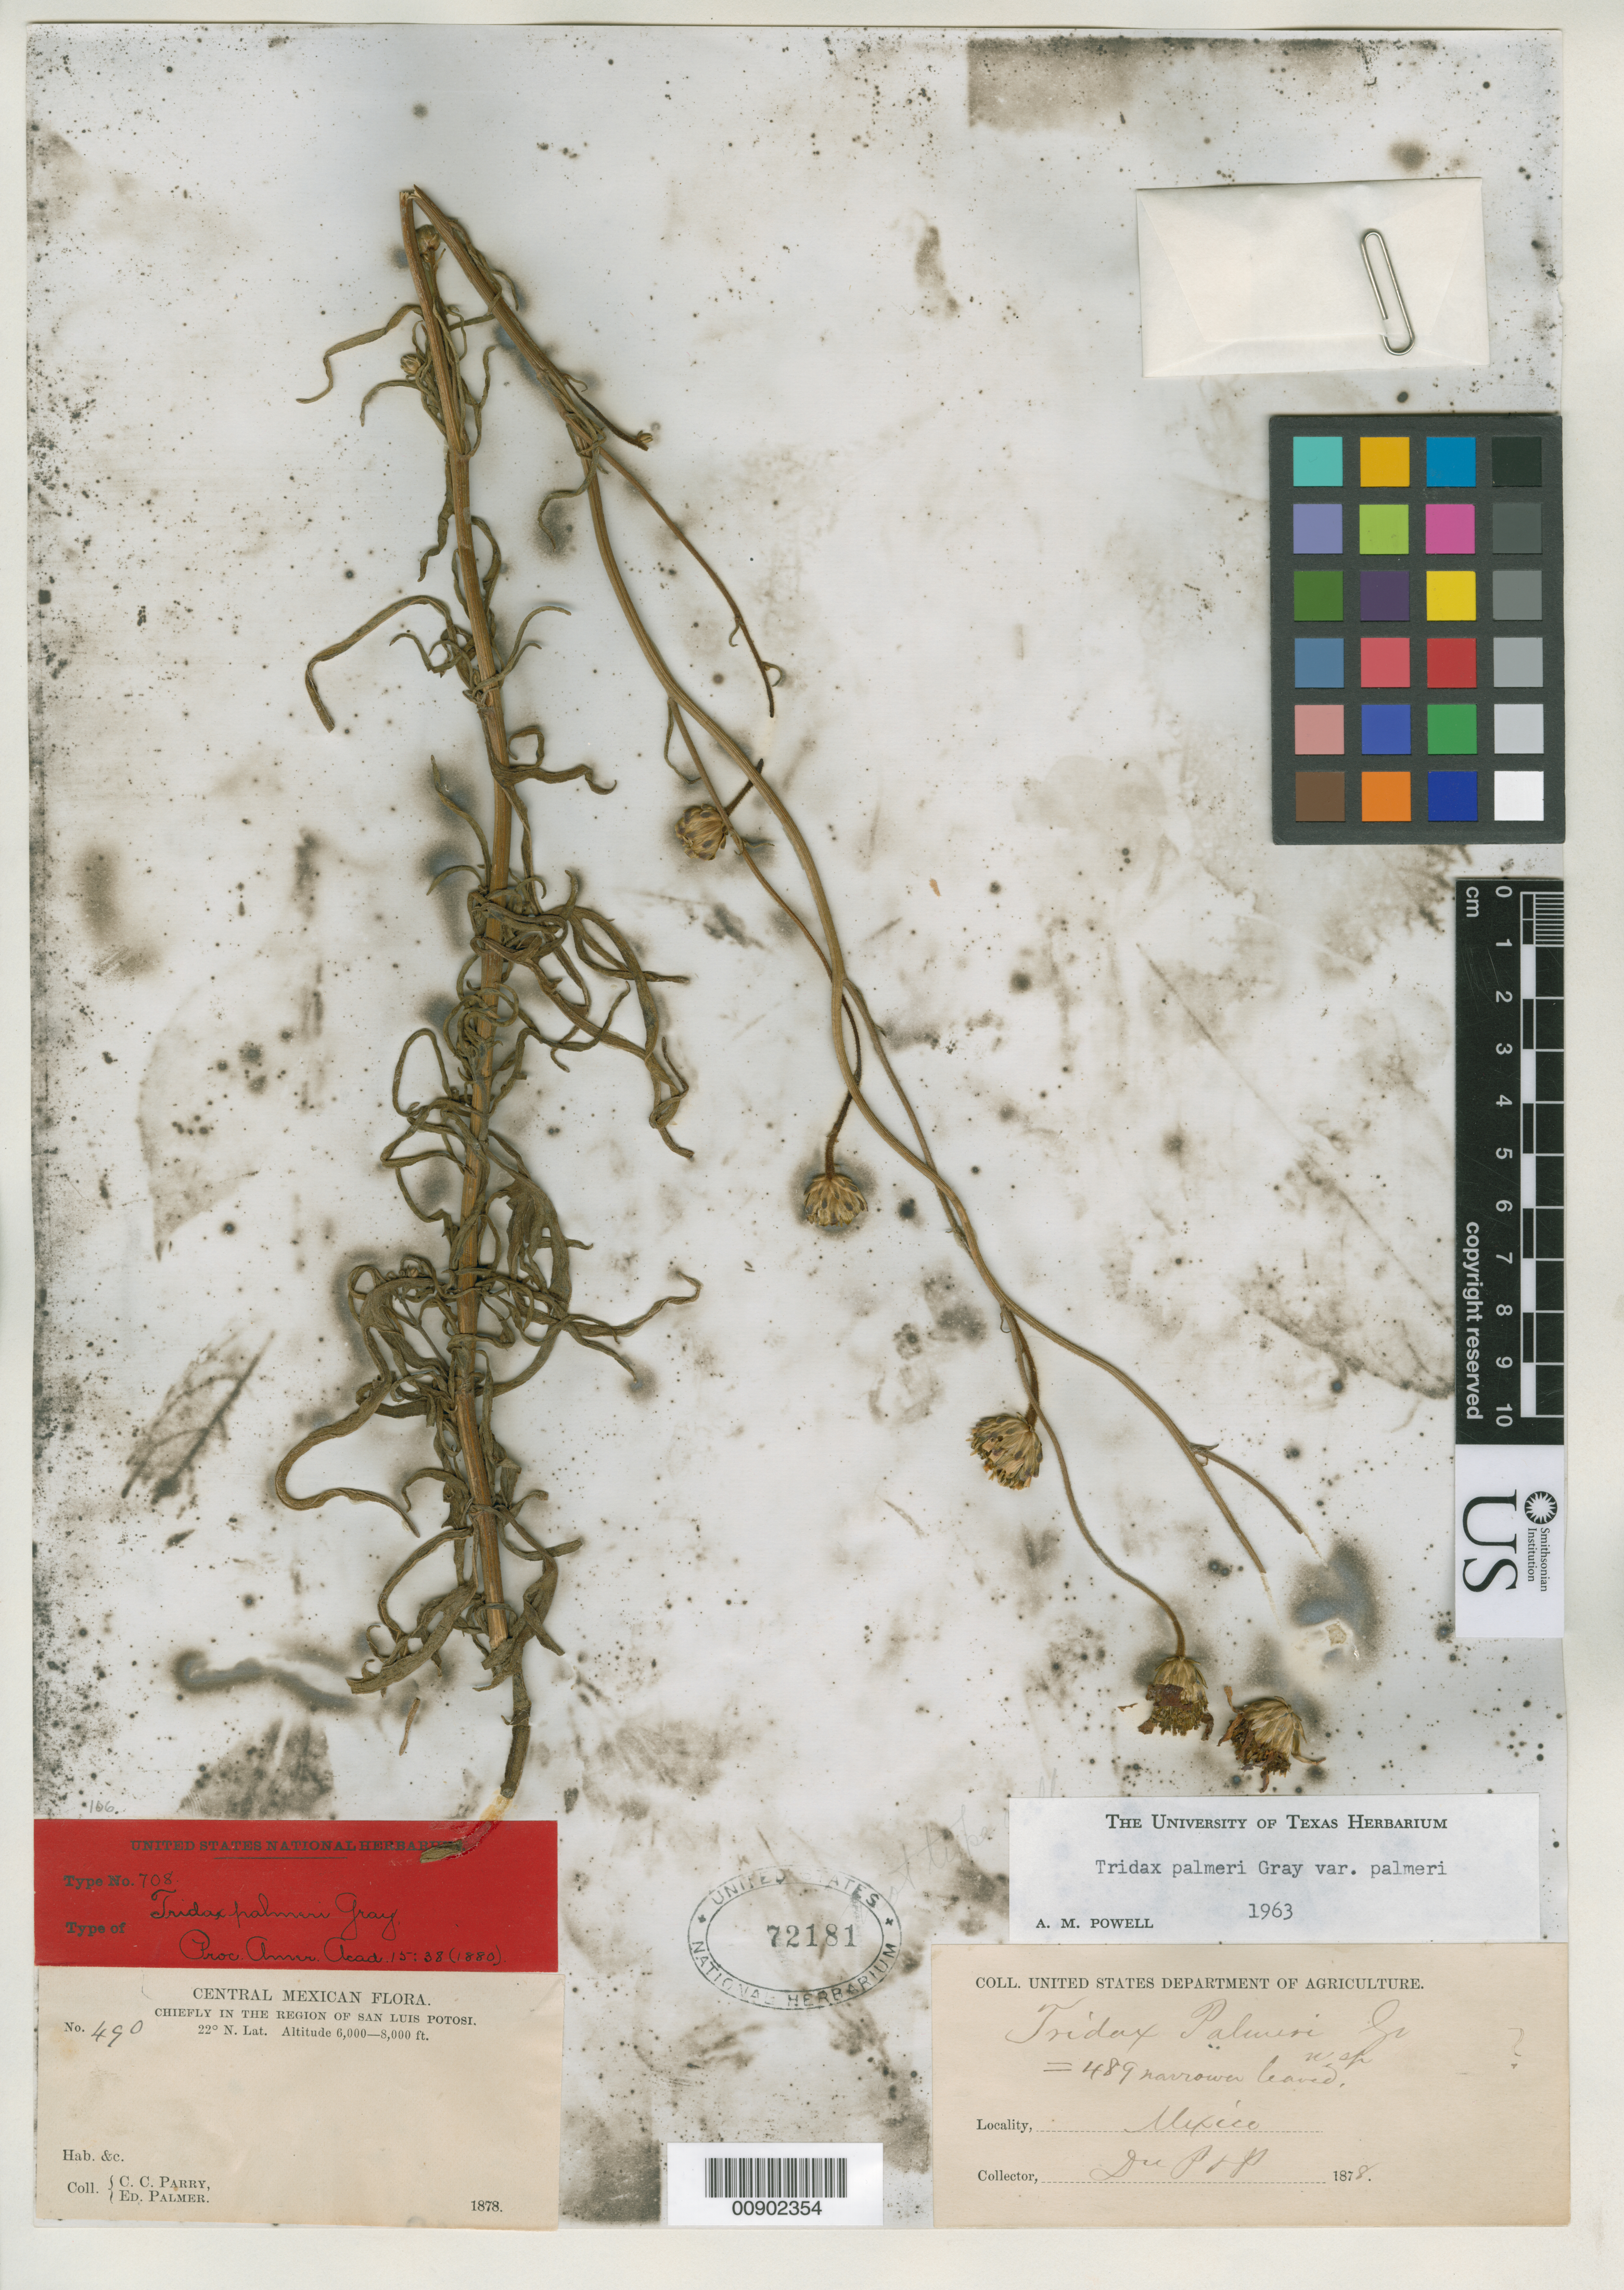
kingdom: Plantae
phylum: Tracheophyta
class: Magnoliopsida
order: Asterales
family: Asteraceae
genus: Tridax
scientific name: Tridax palmeri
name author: A. Gray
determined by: Powell, A. M.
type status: Syntype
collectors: C. C. Parry & E. Palmer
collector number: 490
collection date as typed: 1878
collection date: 1878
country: Mexico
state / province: San Luis Potosí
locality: Chiefly in the region of San Luis Potosi. [Protologue, Alvarez, 30 miles SE of San Luis Potosi, 8000 ft.]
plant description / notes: Lectotype collection is Parry & Palmer 489 as designated by Powell, Brittonia 17: 61 (1965).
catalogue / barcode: US 72181